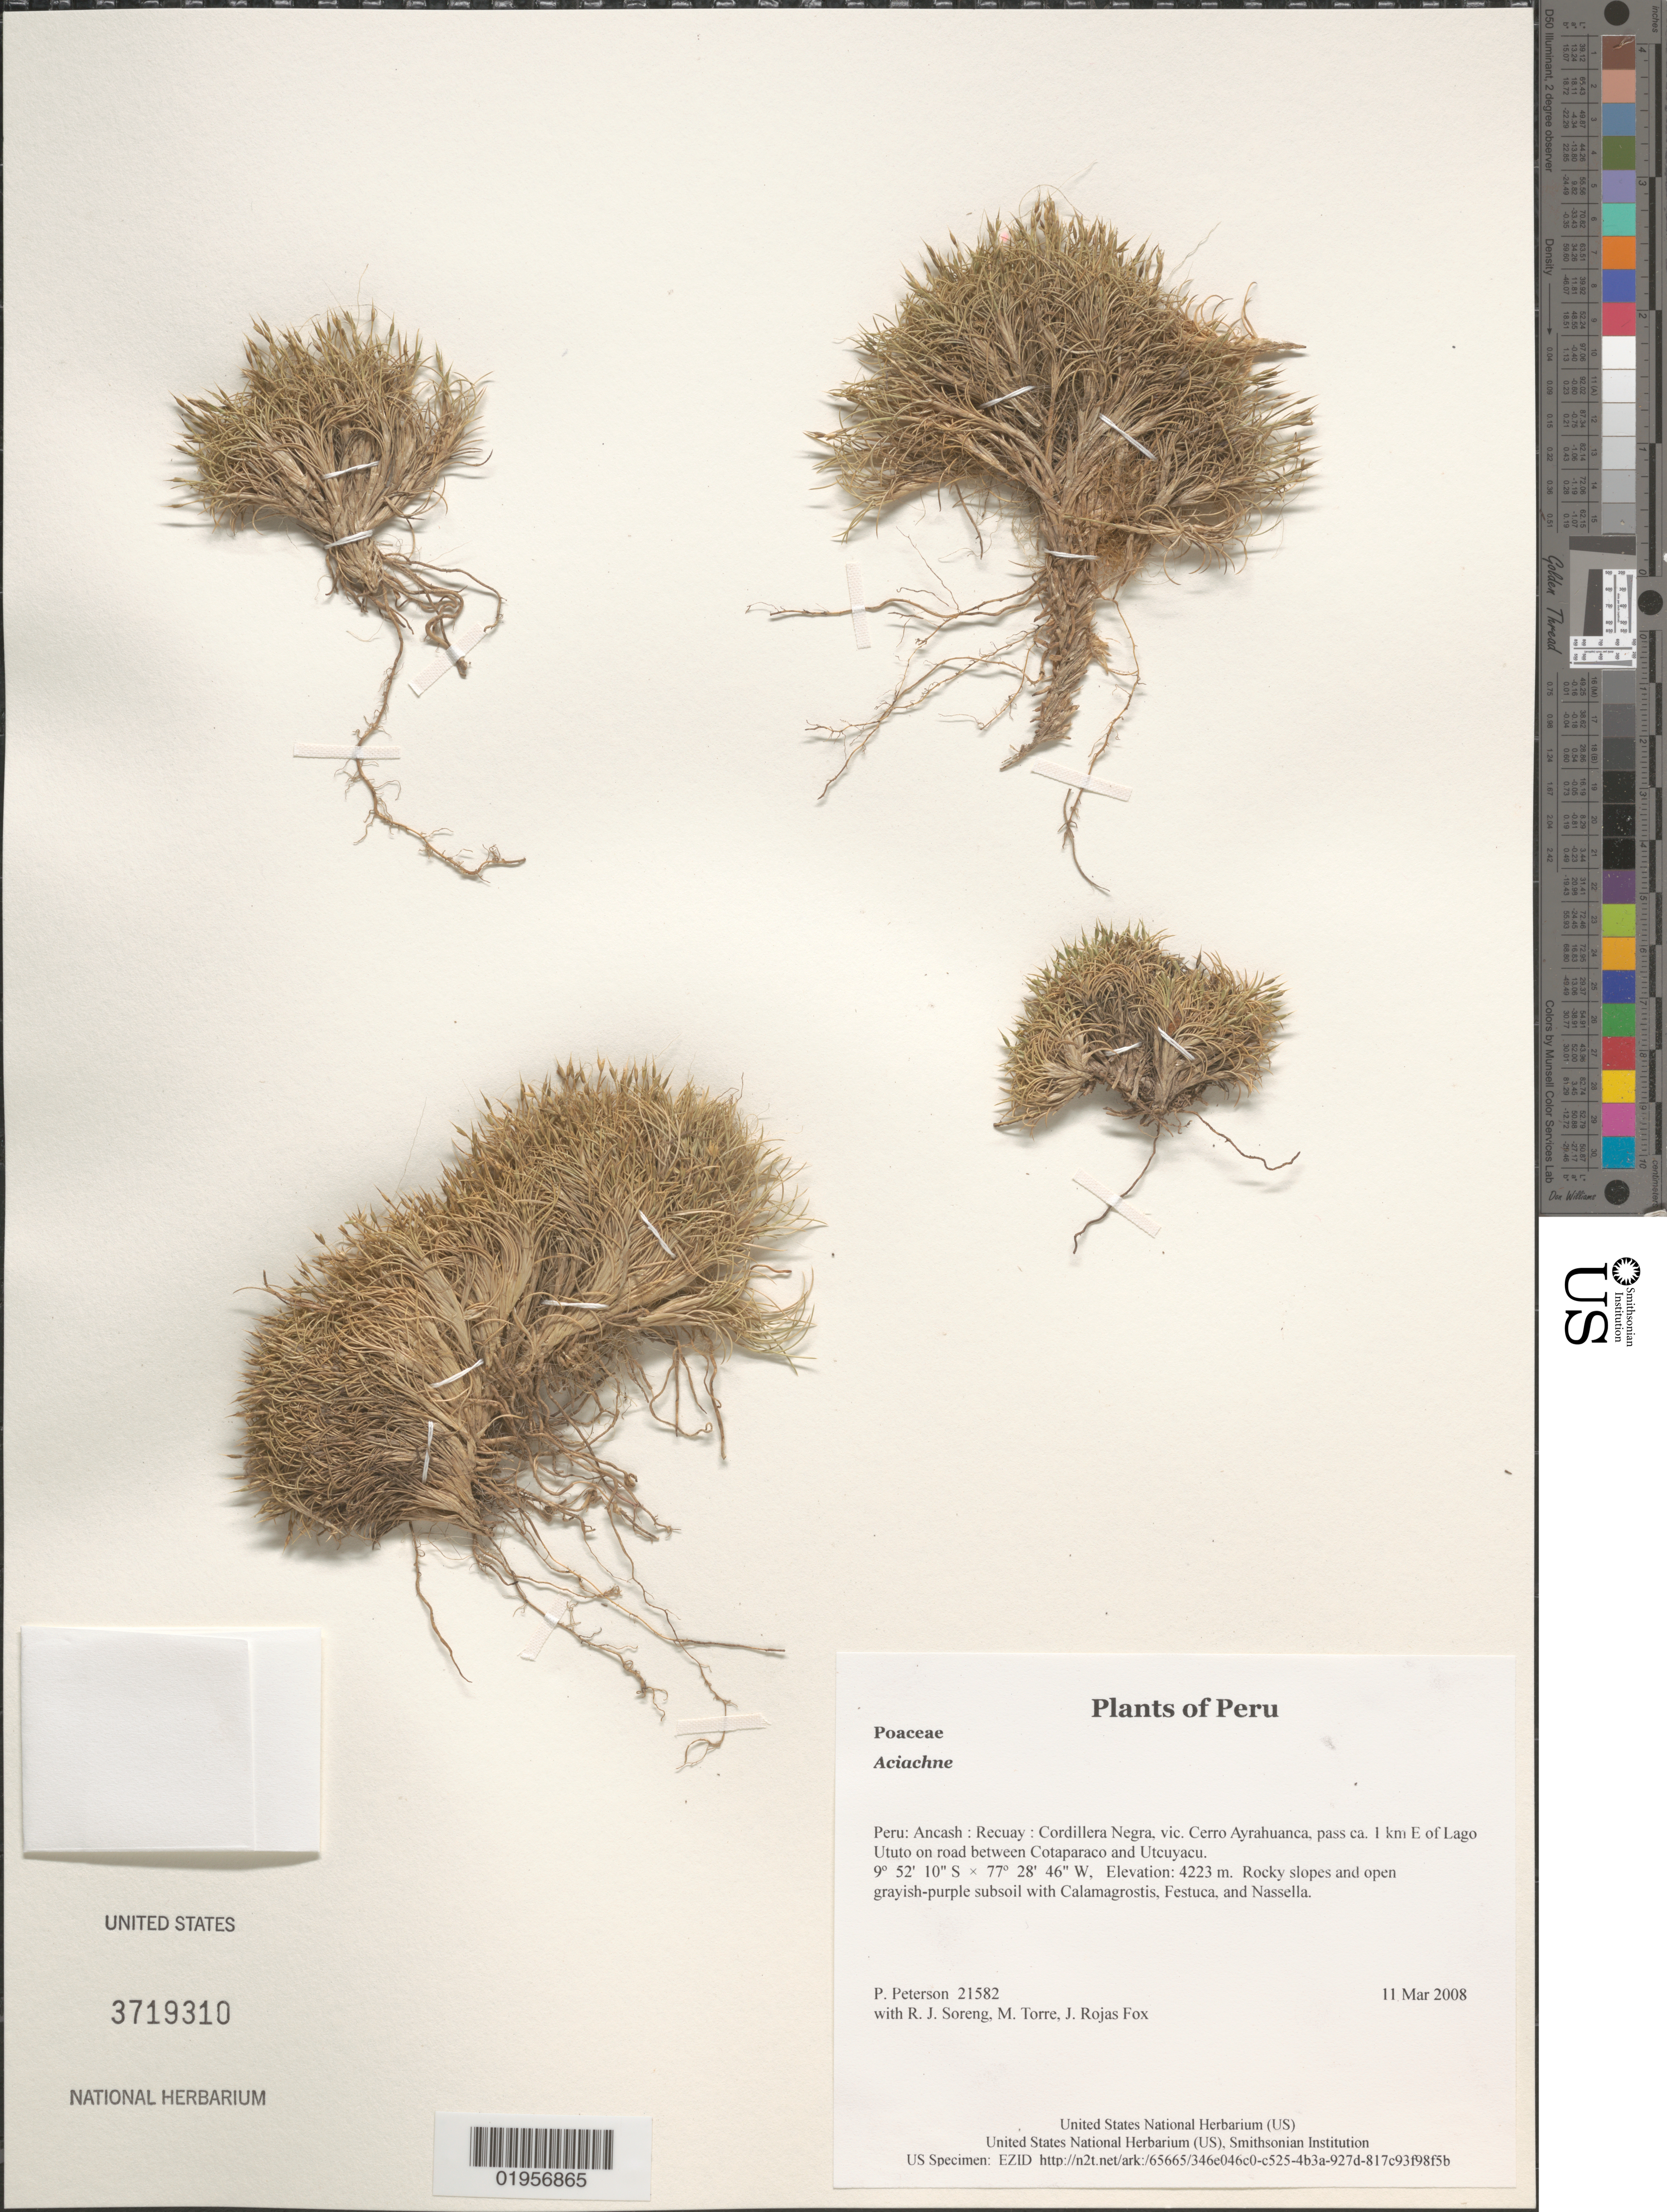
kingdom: Plantae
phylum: Tracheophyta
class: Liliopsida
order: Poales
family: Poaceae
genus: Aciachne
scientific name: Aciachne sp.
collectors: P. M. Peterson, R. J. Soreng, M. Torre & J. Rojas Fox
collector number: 21582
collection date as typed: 11 Mar 2008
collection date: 2008-03-11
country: Peru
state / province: Ancash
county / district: Recuay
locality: Cordillera Negra, vic. Cerro Ayrahuanca, pass ca. 1 km E of Lago Ututo on road between Cotaparaco and Utcuyacu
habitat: Rocky slopes and open grayish-purple subsoil with Calamagrostis, Festuca, and Nassella.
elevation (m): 4223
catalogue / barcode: US 3719310